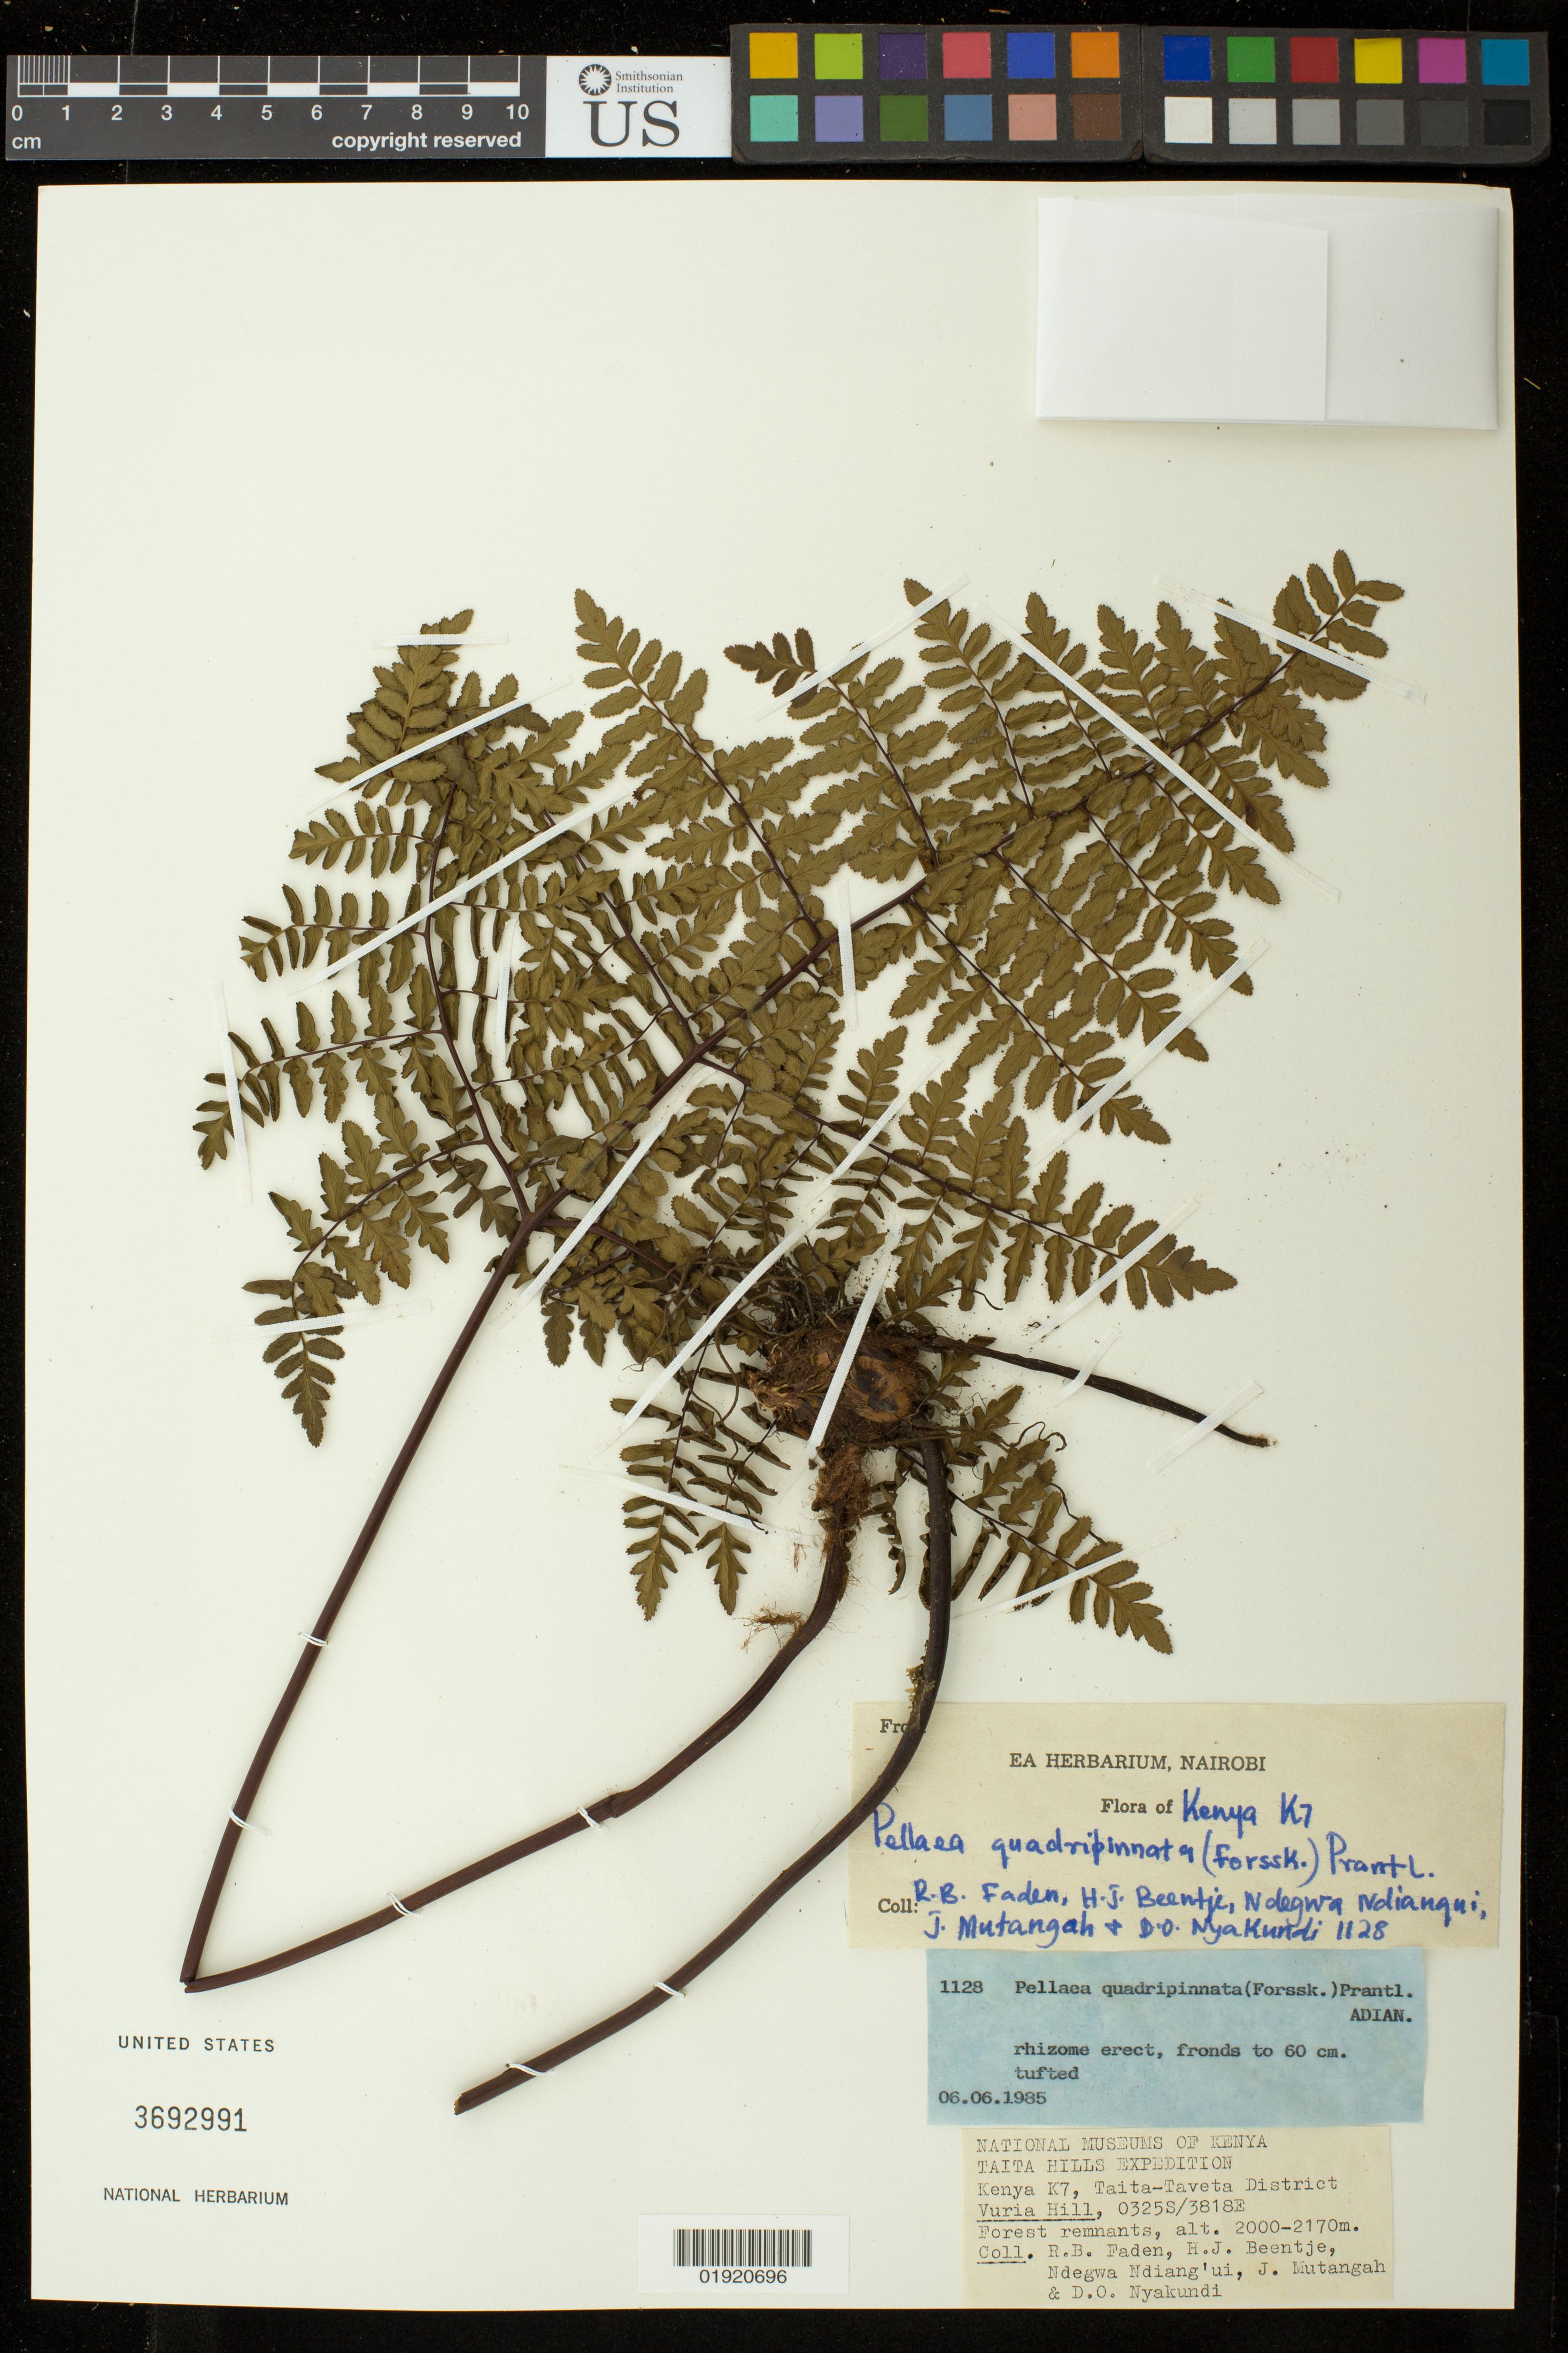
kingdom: Plantae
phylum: Tracheophyta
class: Polypodiopsida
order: Polypodiales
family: Pteridaceae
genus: Pellaea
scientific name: Pellaea quadripinnata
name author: (Forssk.) Prantl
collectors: R. B. Faden, H. J. Beentje, Ndegwa Ndiang'ui, J. Mutangah & D. Nyakundi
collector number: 1128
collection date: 1985-06-06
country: Kenya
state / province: Taita Taveta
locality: Kenya K7, Taita-Taveta District. Taita Hills.Vuria Hill.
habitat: Forest remnants.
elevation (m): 2000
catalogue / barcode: US 3692291